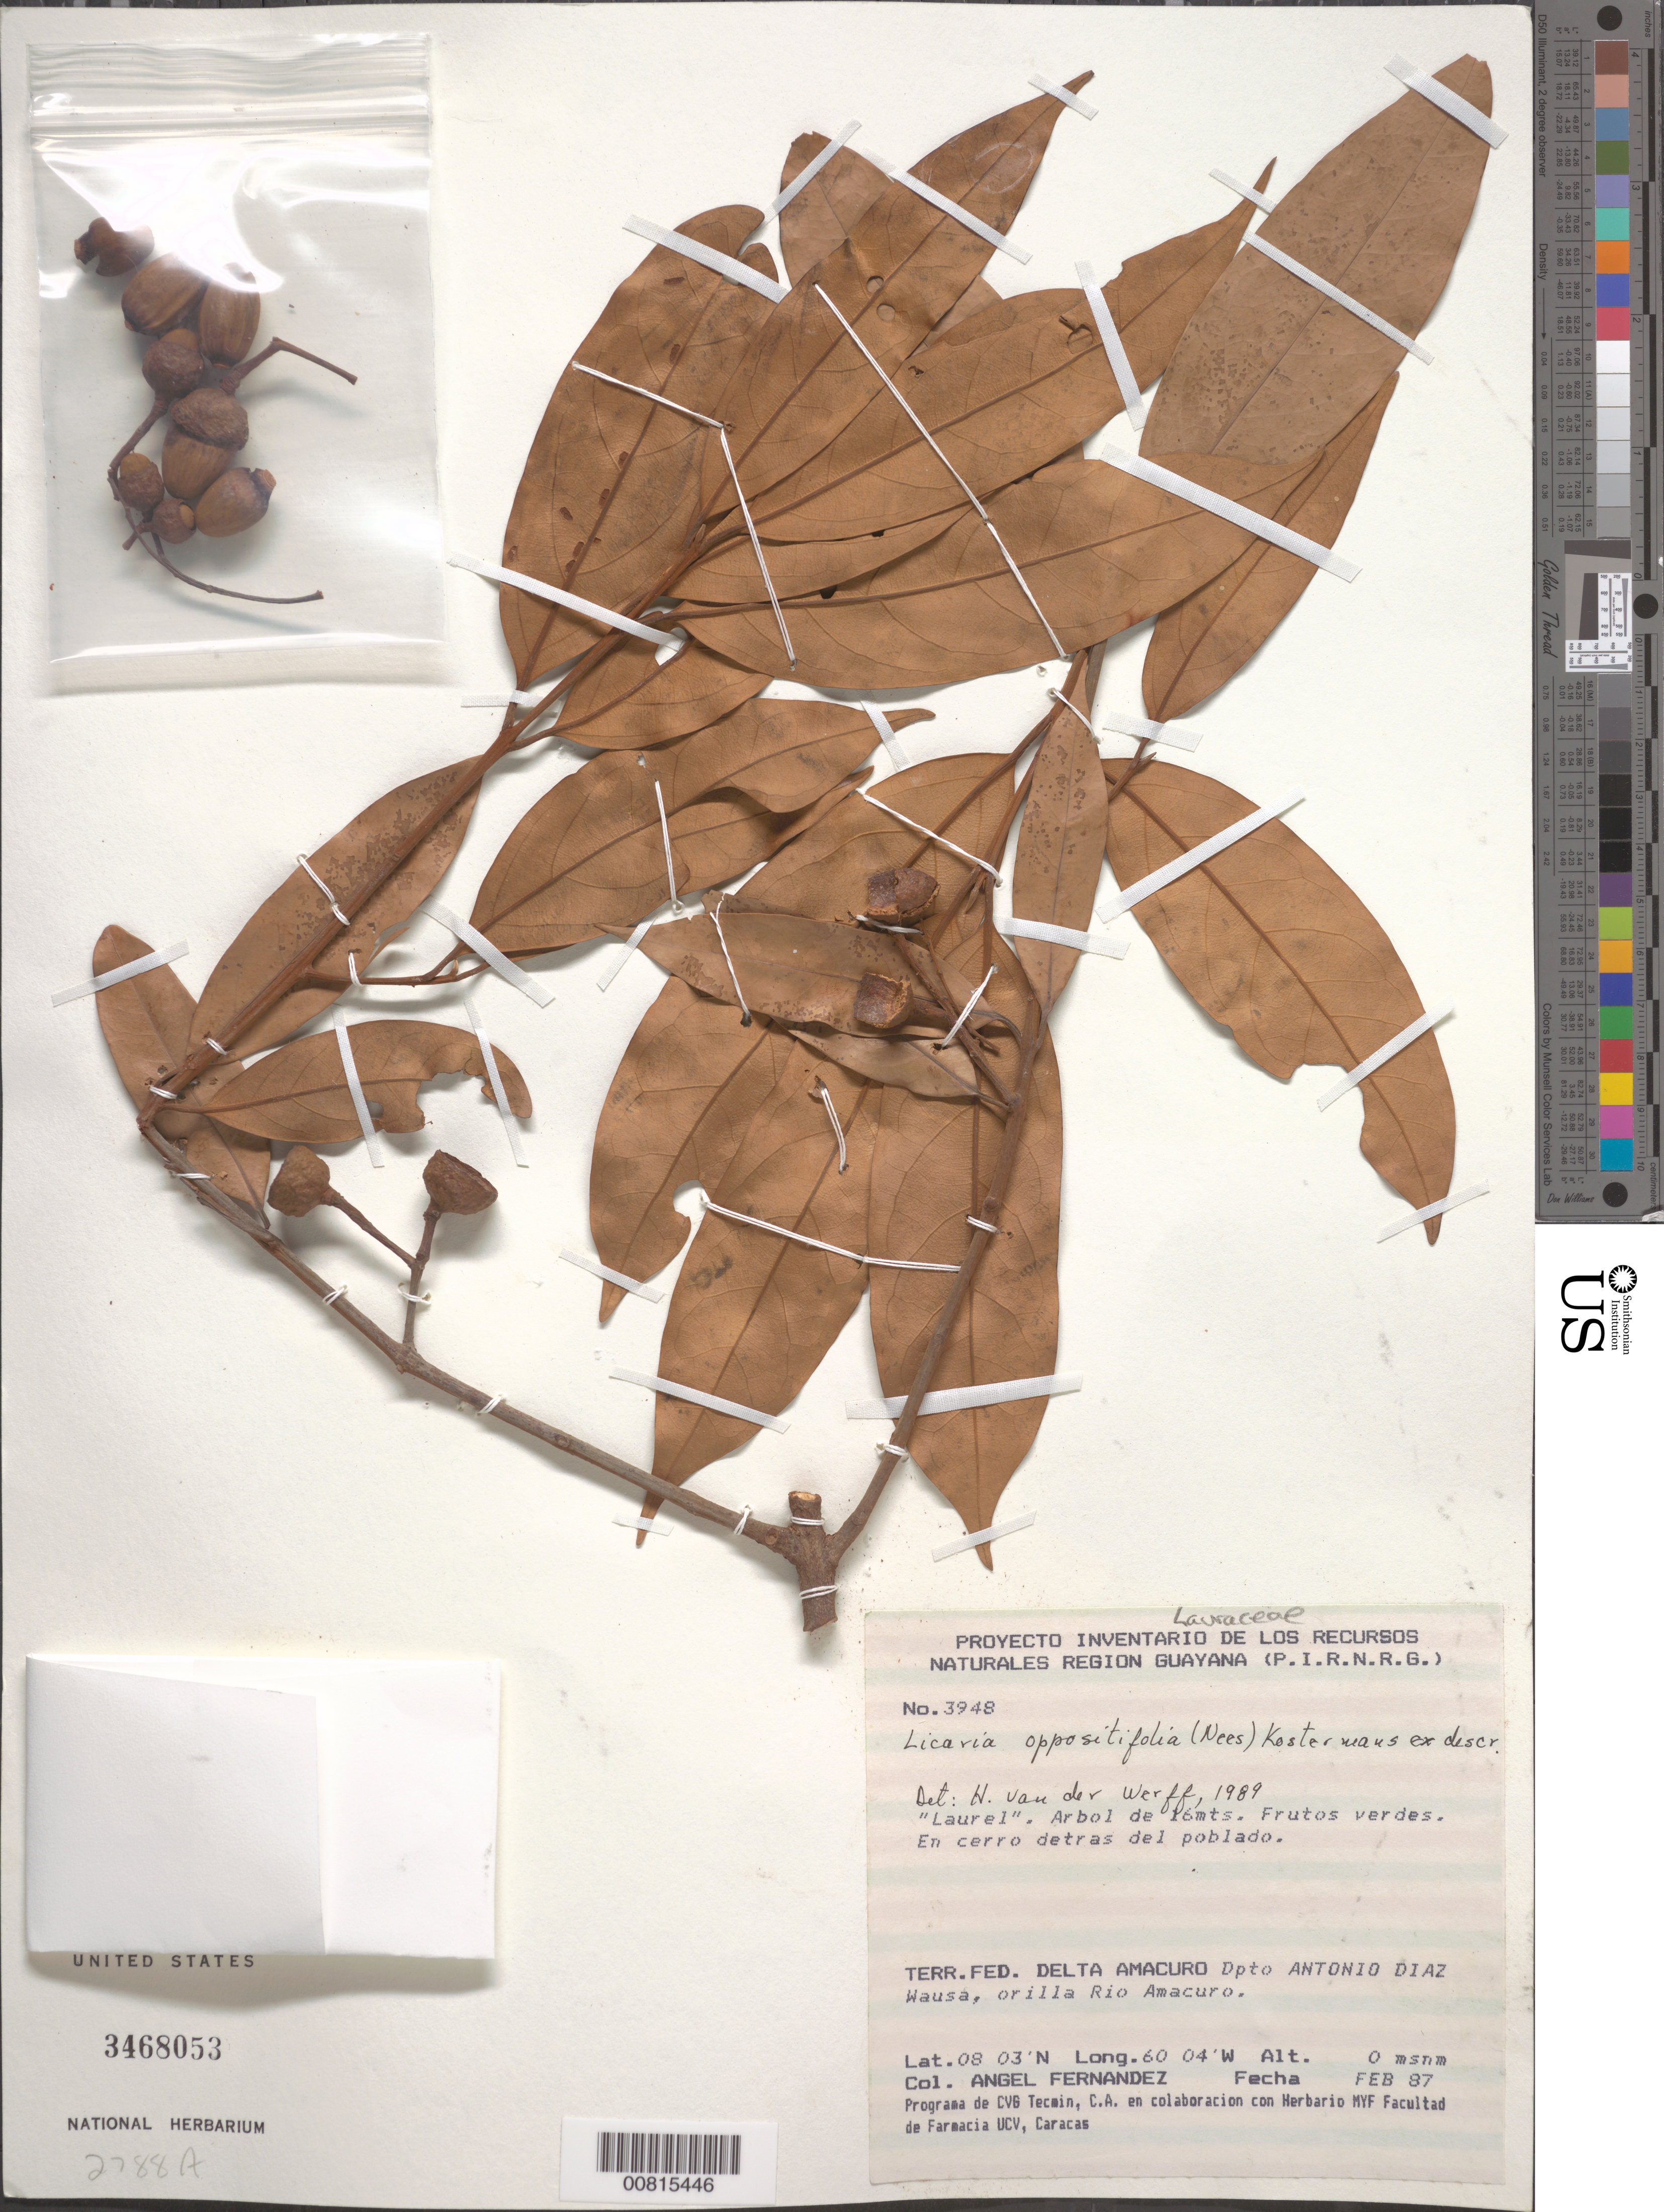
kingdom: Plantae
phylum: Tracheophyta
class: Magnoliopsida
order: Laurales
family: Lauraceae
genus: Licaria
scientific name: Licaria oppositifolia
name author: (Nees) Kosterm.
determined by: van der Werff, H., (MO), Missouri Botanical Garden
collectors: A. Fernández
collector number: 3948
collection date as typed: Feb-87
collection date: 1987-02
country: Venezuela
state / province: Delta Amacuro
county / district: Antonio Díaz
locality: Wausa, Río Amacuro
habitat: Cerro detras del poblado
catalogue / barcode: US 3468053